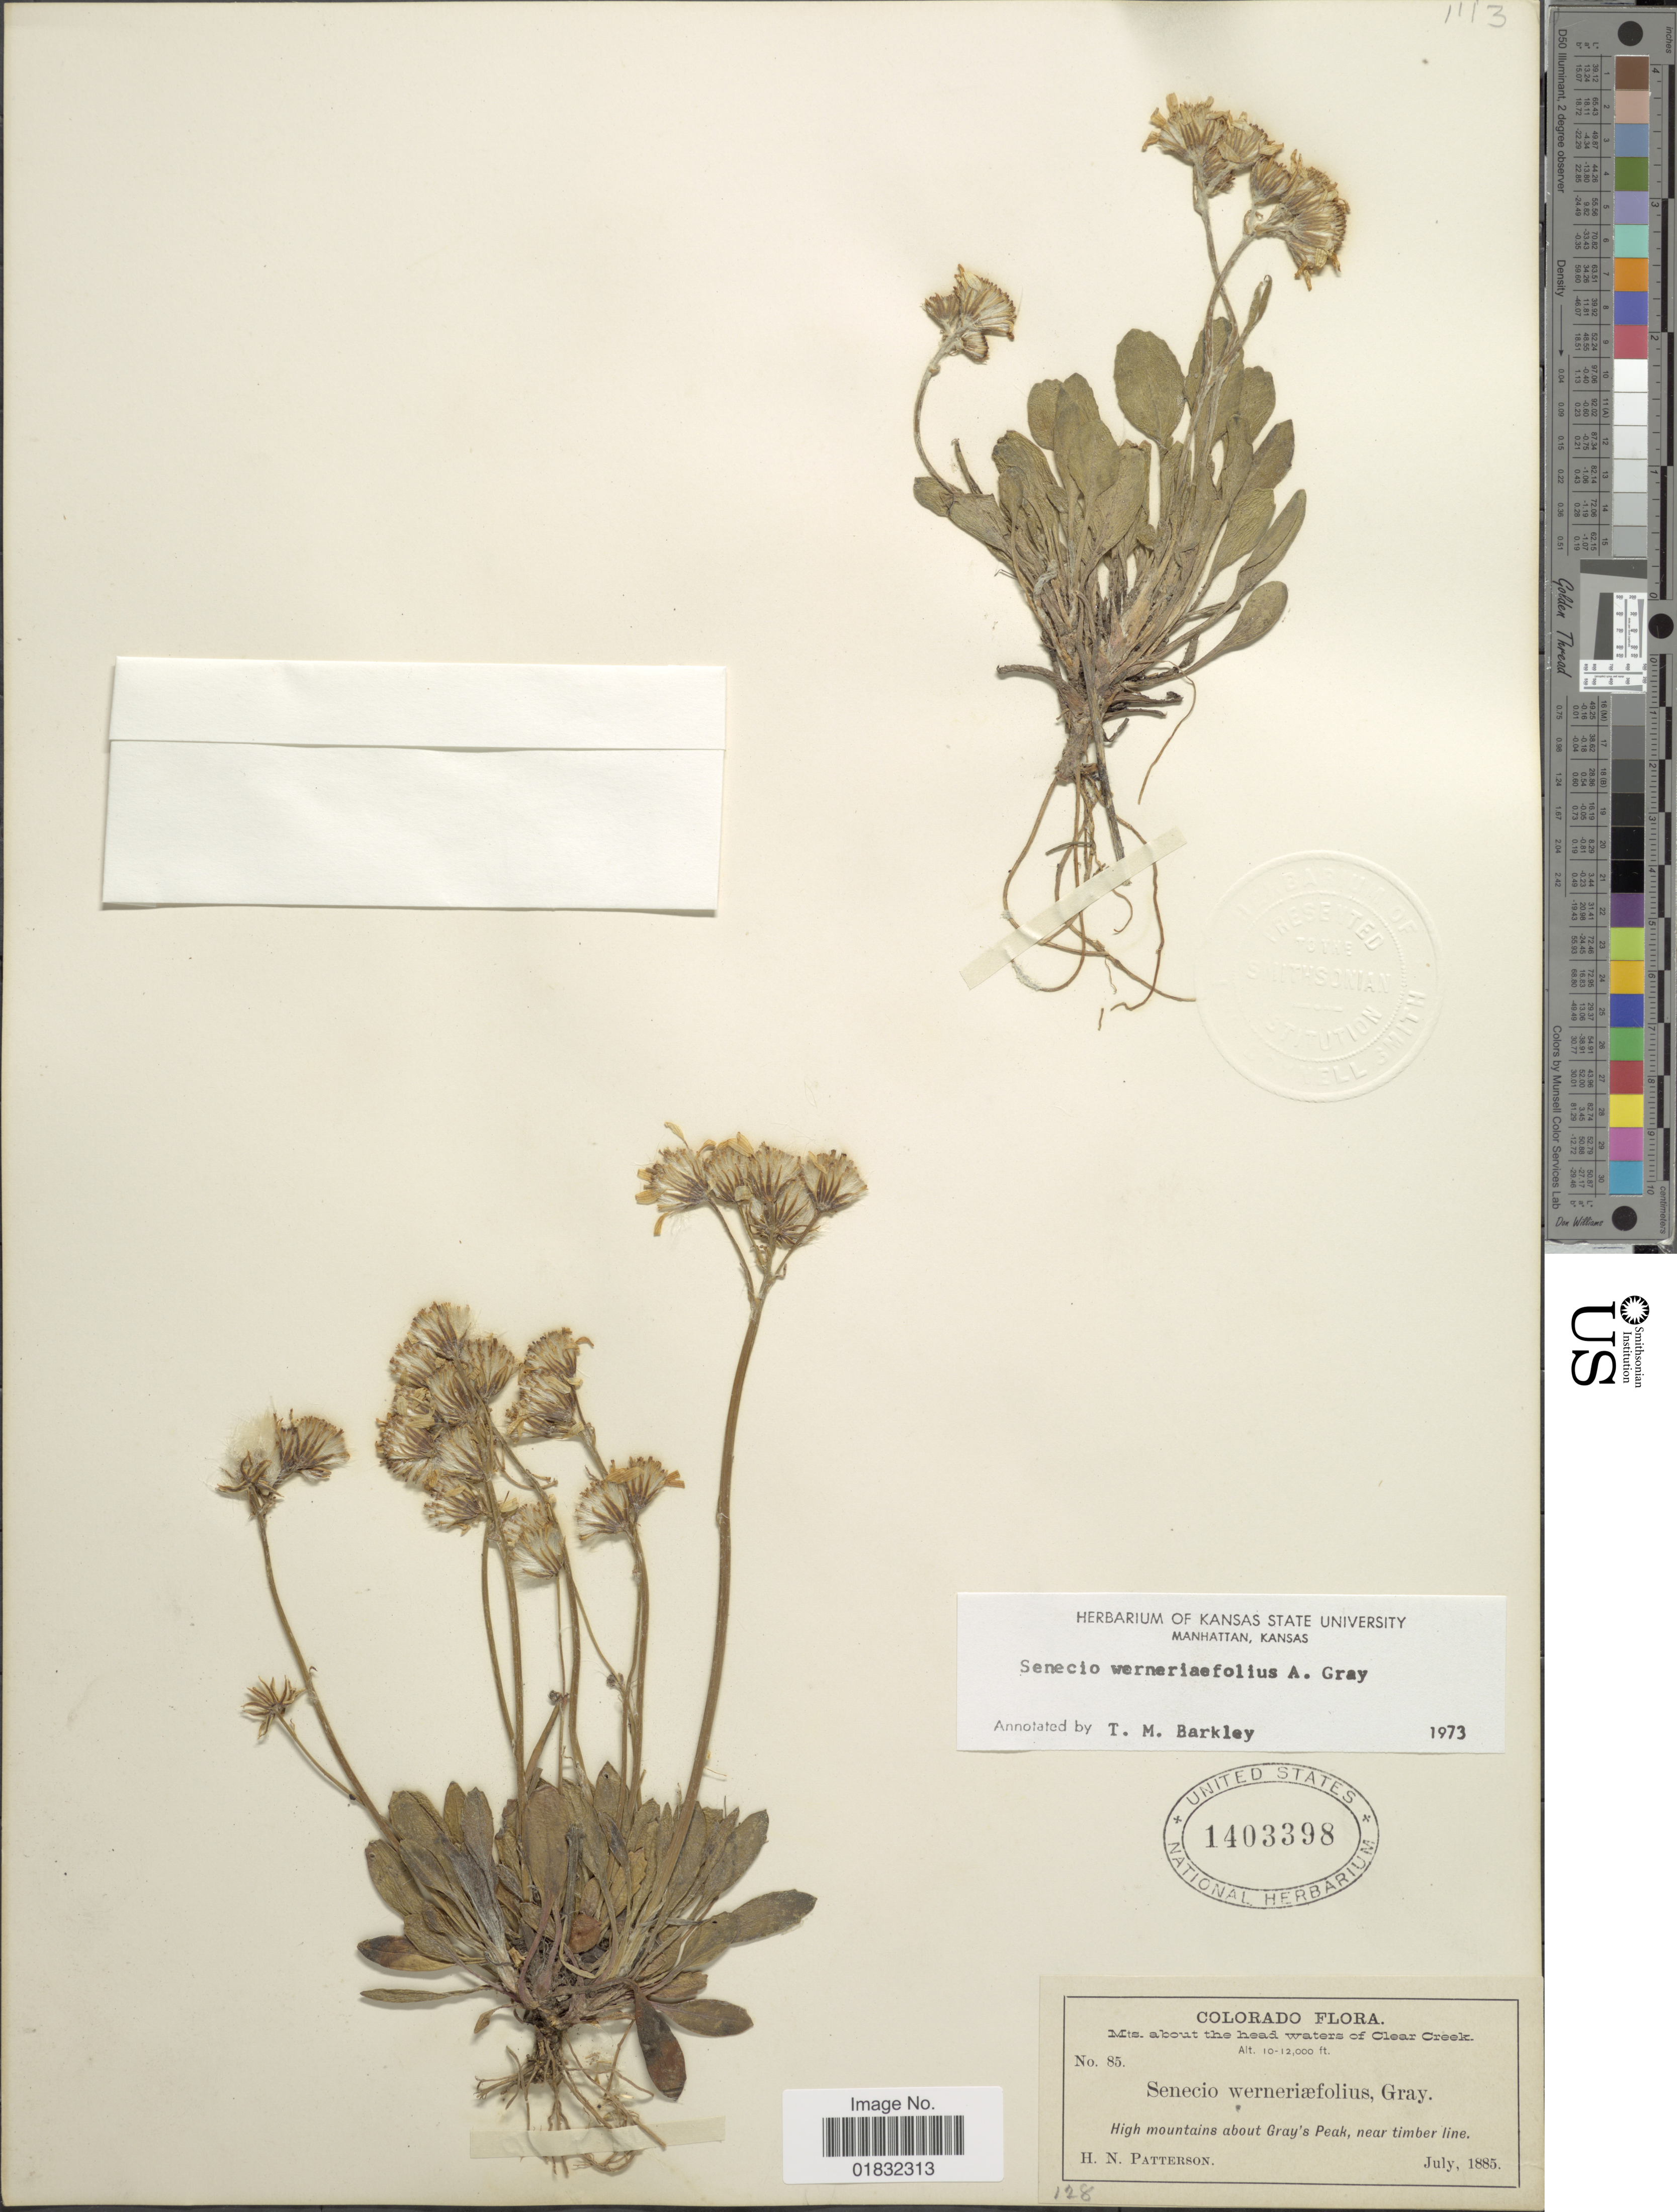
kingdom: Plantae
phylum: Tracheophyta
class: Magnoliopsida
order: Asterales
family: Asteraceae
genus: Packera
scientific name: Packera werneriifolia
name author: (A. Gray) W.A. Weber & Á. Löve ex Trock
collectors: H. N. Patterson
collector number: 85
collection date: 1885-07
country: United States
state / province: Colorado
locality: Mts about the head waters of Clear Creek, High mountains about Gray's Peak, near timber line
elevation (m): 3048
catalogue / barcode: US 1403398